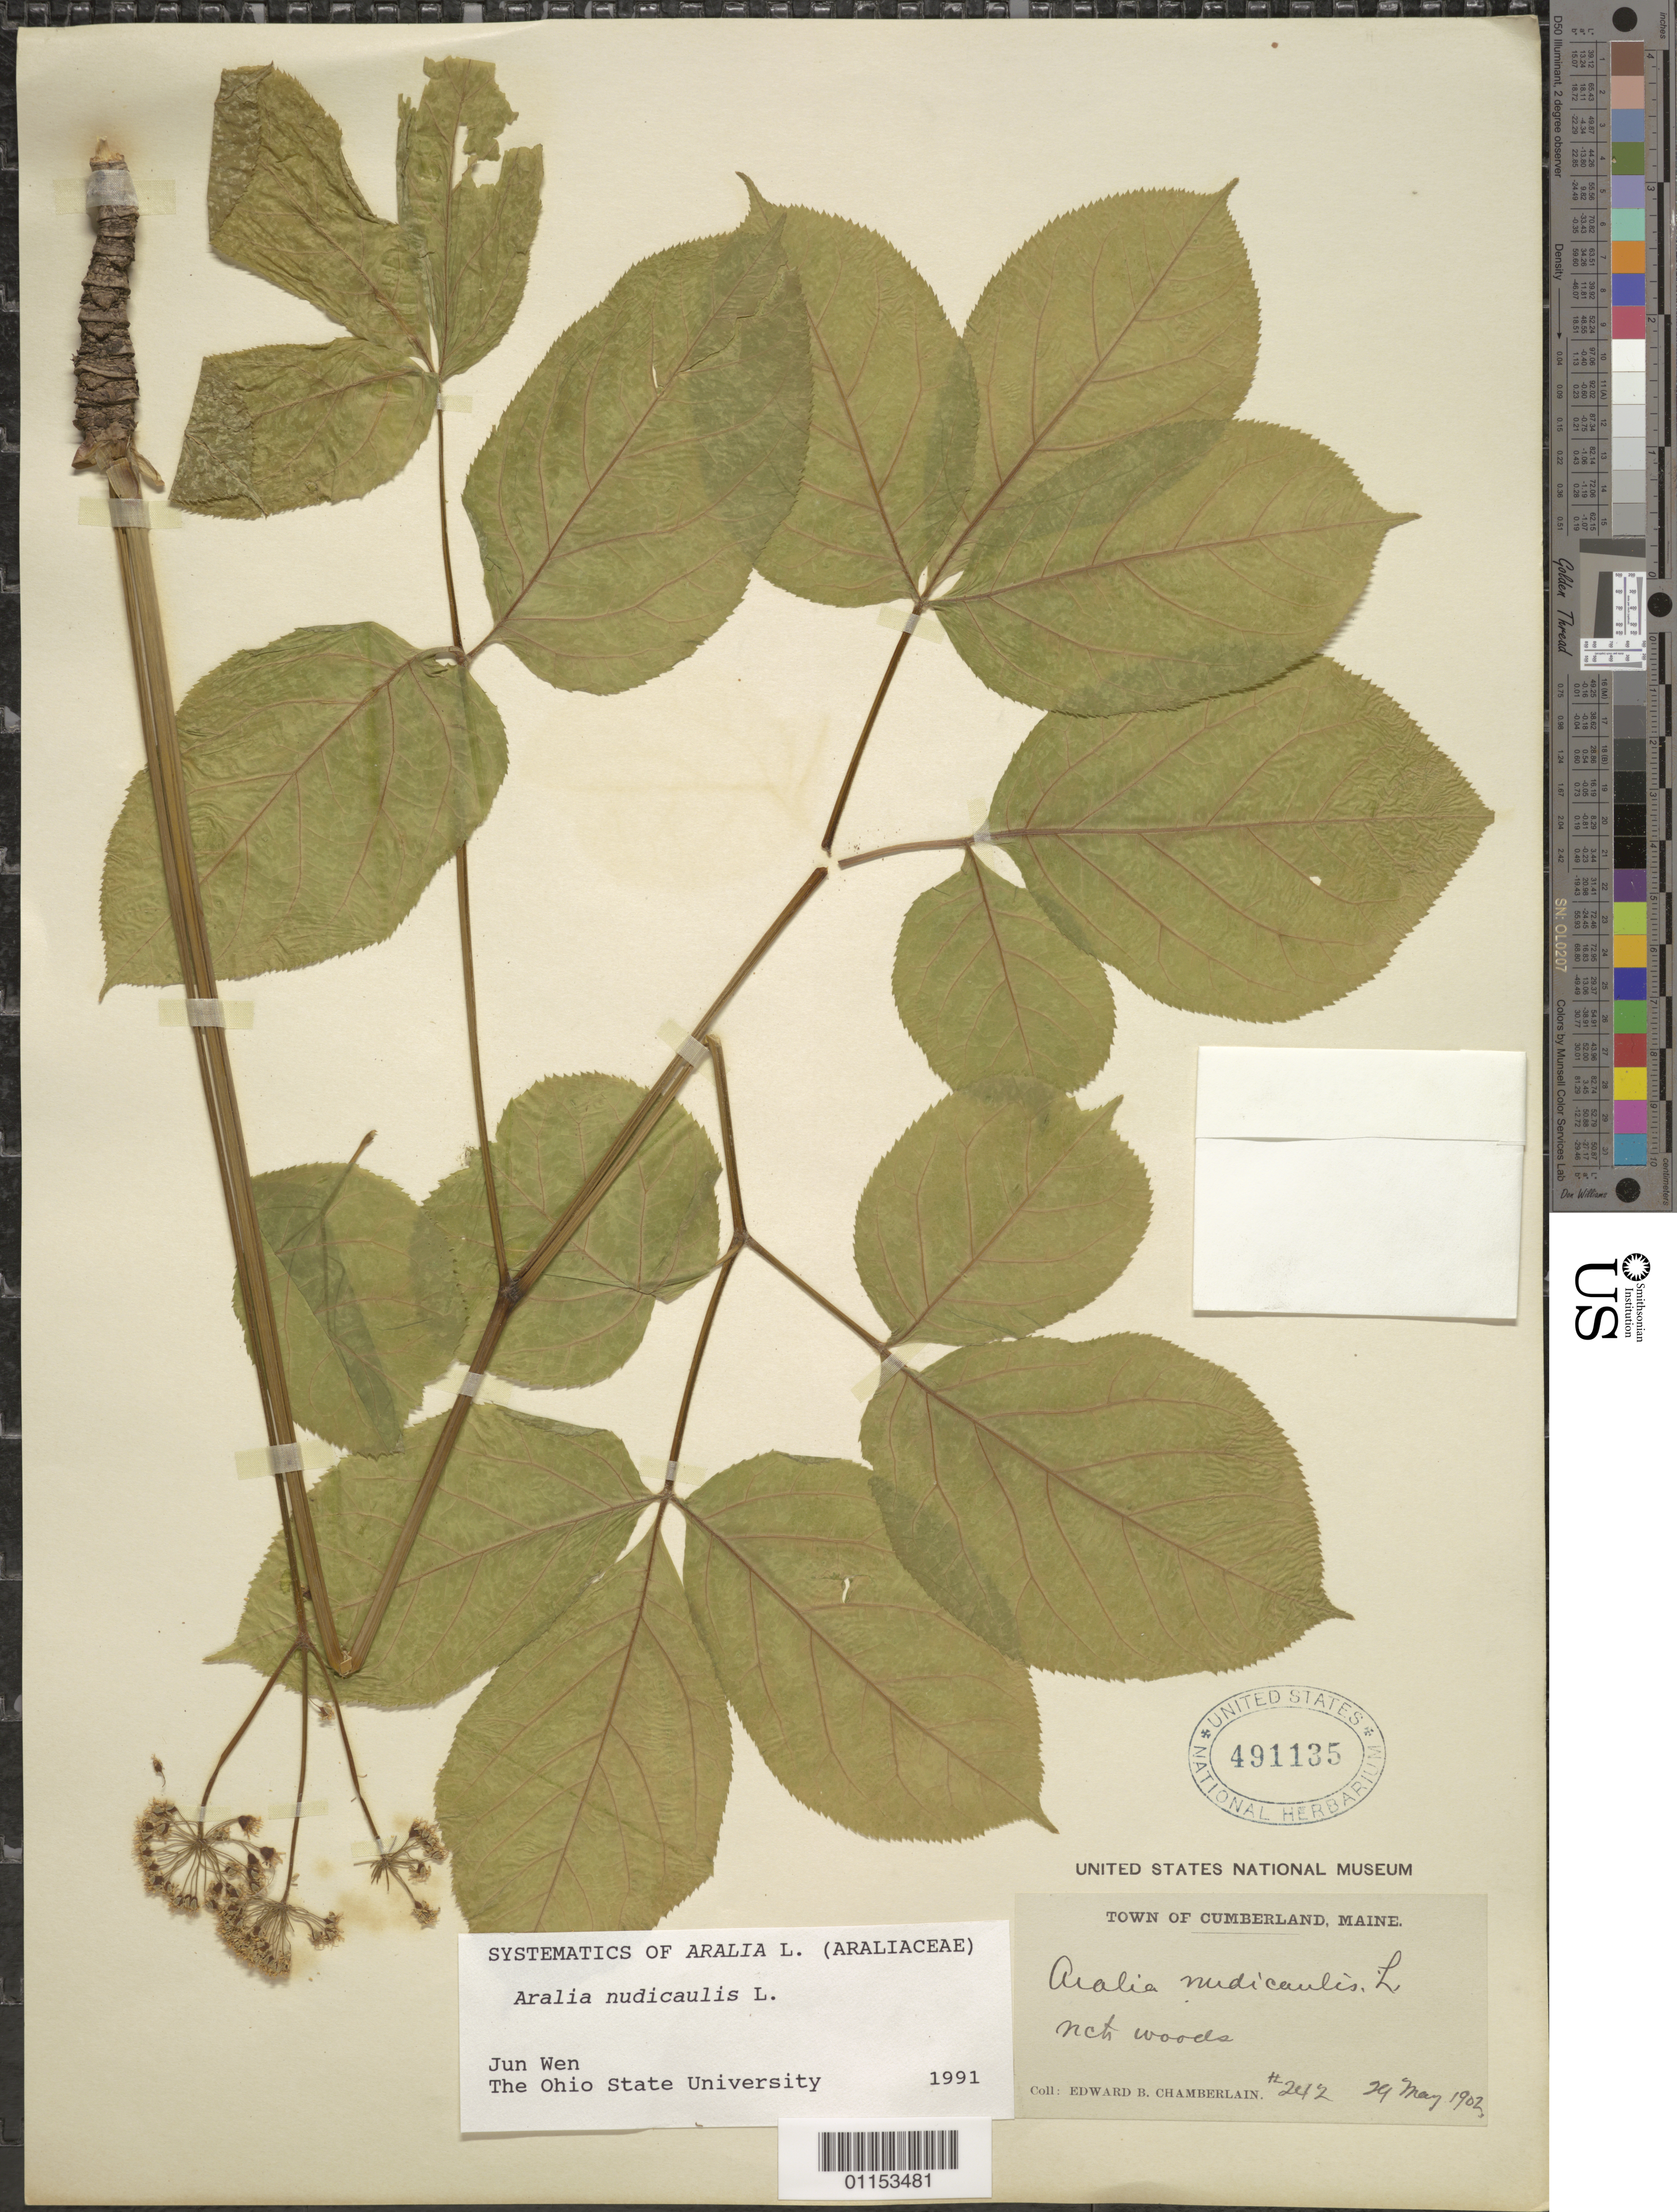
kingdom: Plantae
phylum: Tracheophyta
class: Magnoliopsida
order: Apiales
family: Araliaceae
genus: Aralia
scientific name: Aralia nudicaulis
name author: L.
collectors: E. Chamberlain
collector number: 242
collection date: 1902-05-29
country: United States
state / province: Maine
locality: Town of Cumberland.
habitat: Woods.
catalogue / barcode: US 491135